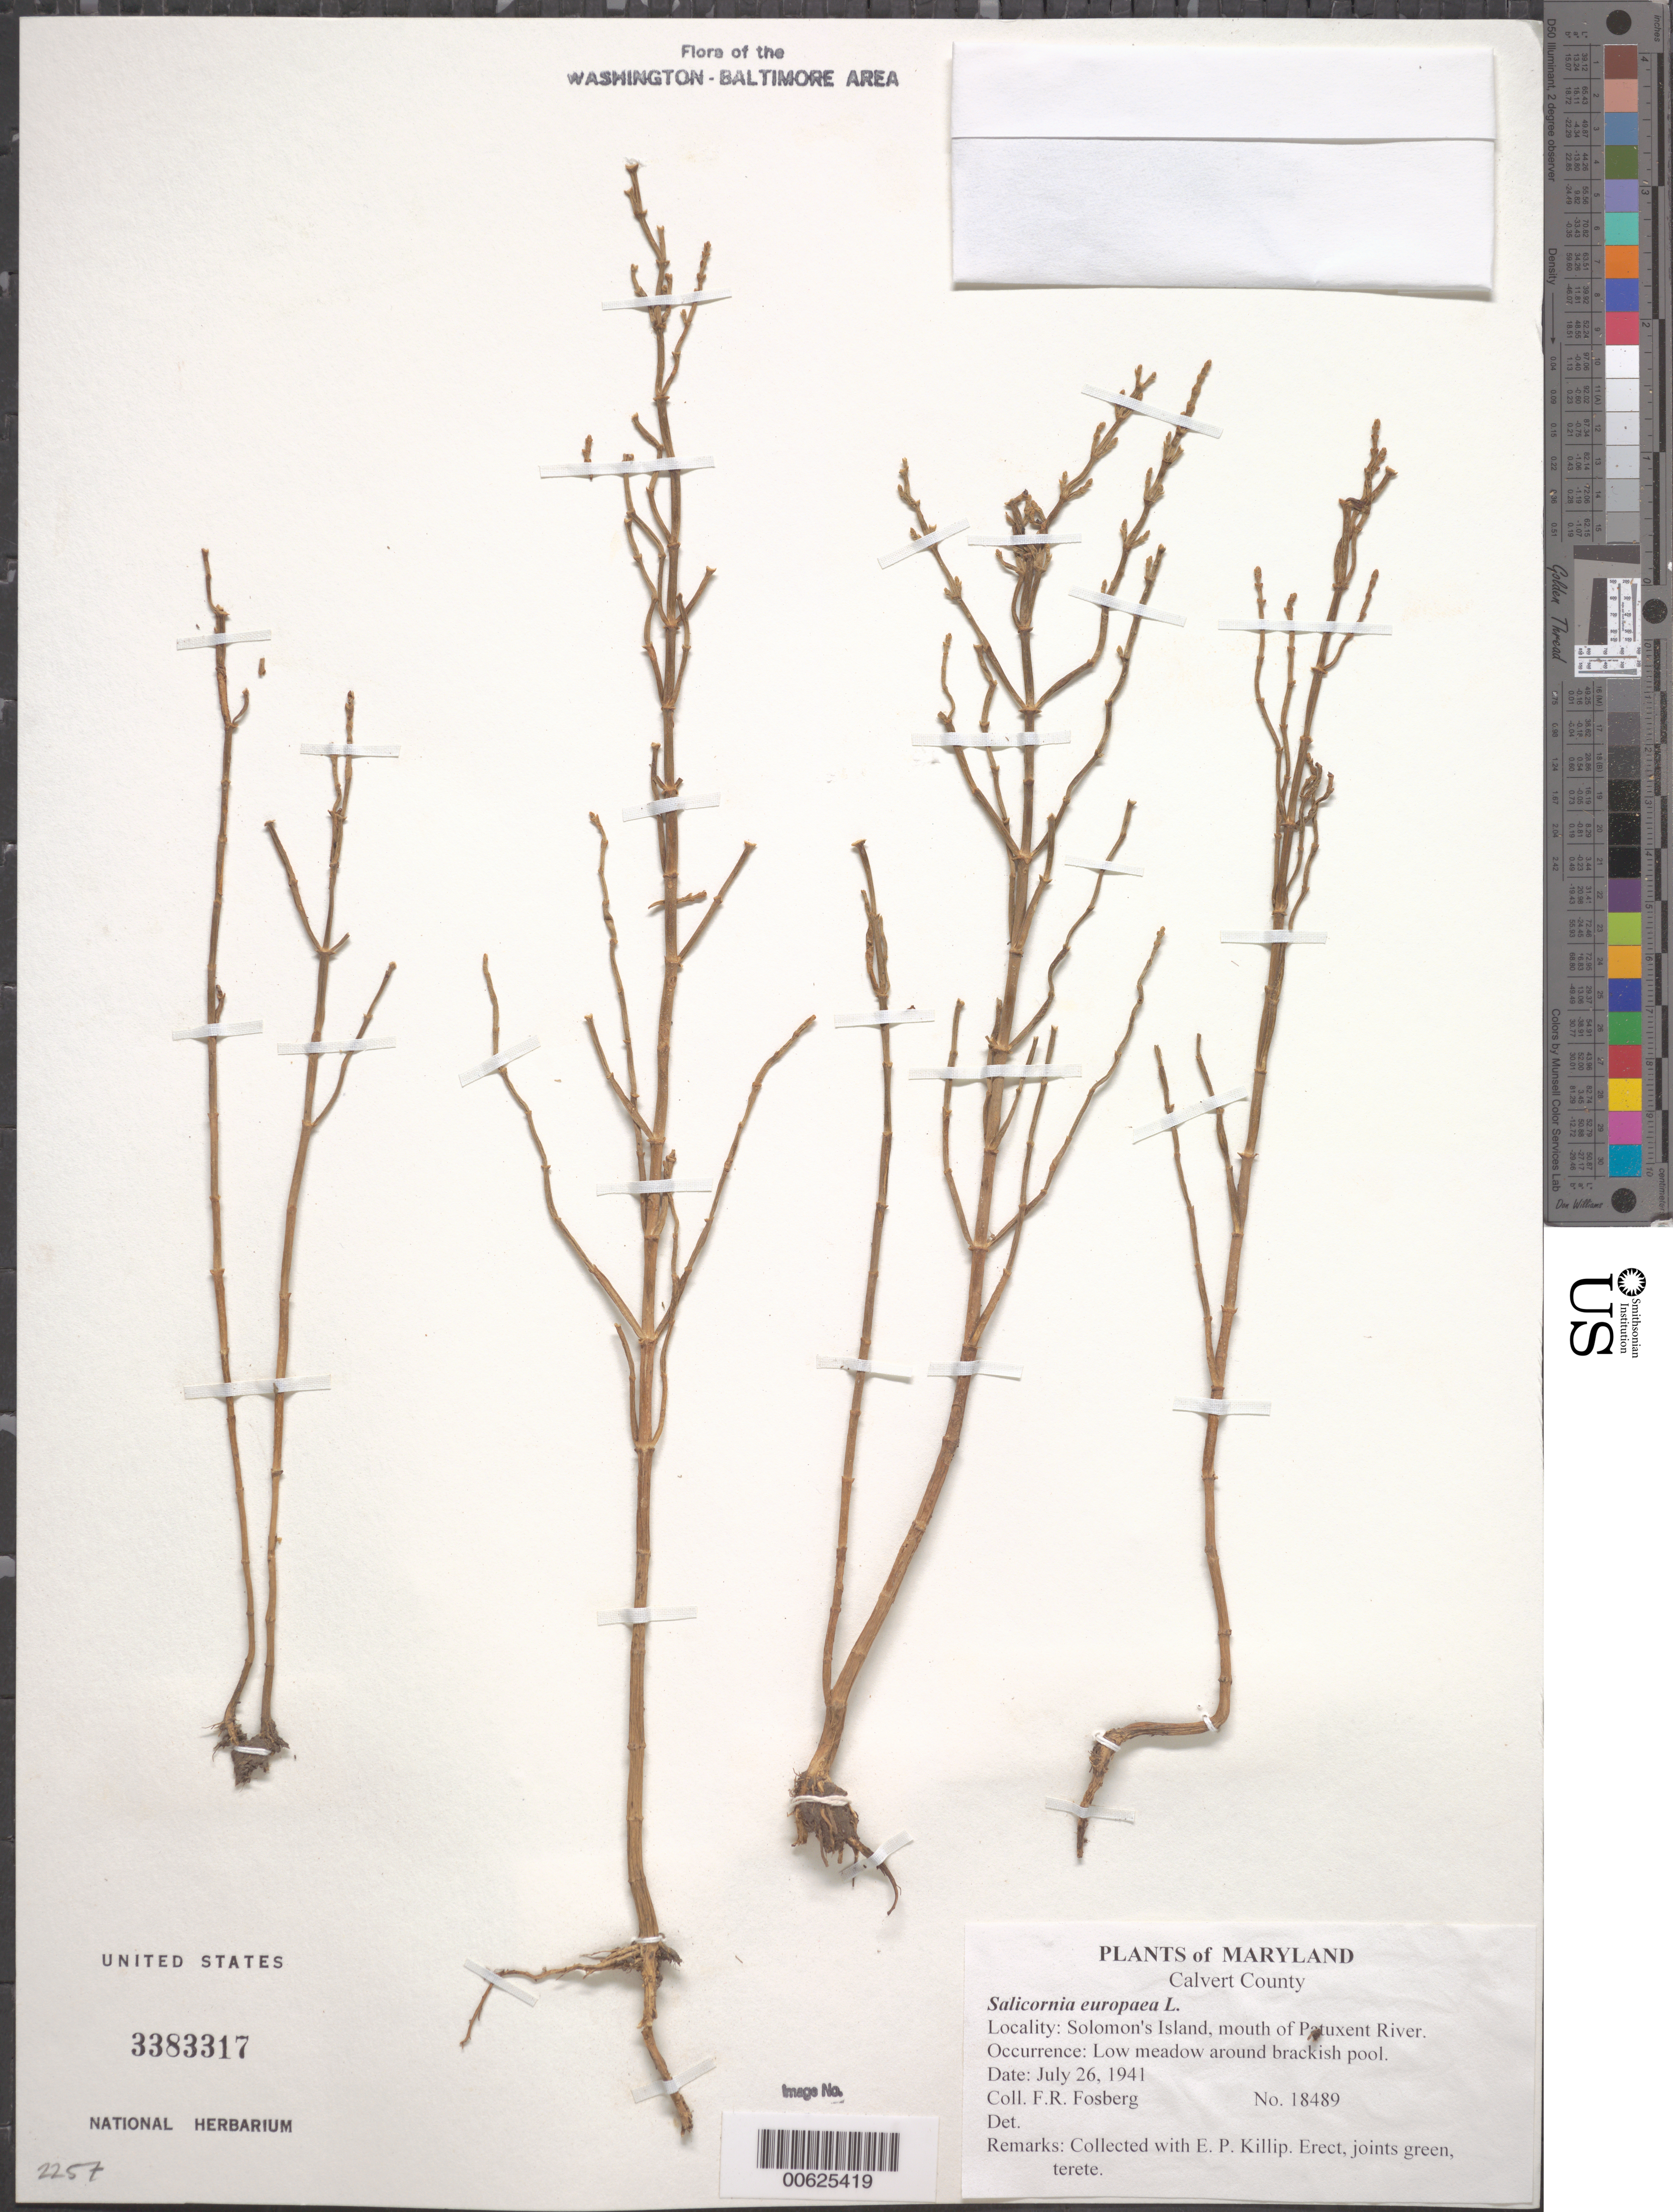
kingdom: Plantae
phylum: Tracheophyta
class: Magnoliopsida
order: Caryophyllales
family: Amaranthaceae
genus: Salicornia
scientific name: Salicornia virginica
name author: L.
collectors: F. R. Fosberg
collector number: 18489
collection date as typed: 26 Jul 1941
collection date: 1941-07-26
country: United States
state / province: Maryland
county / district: Calvert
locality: Solomon's Island, mouth of Patuxent River.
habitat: Low meadow around brackish pool.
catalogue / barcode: US 3383317